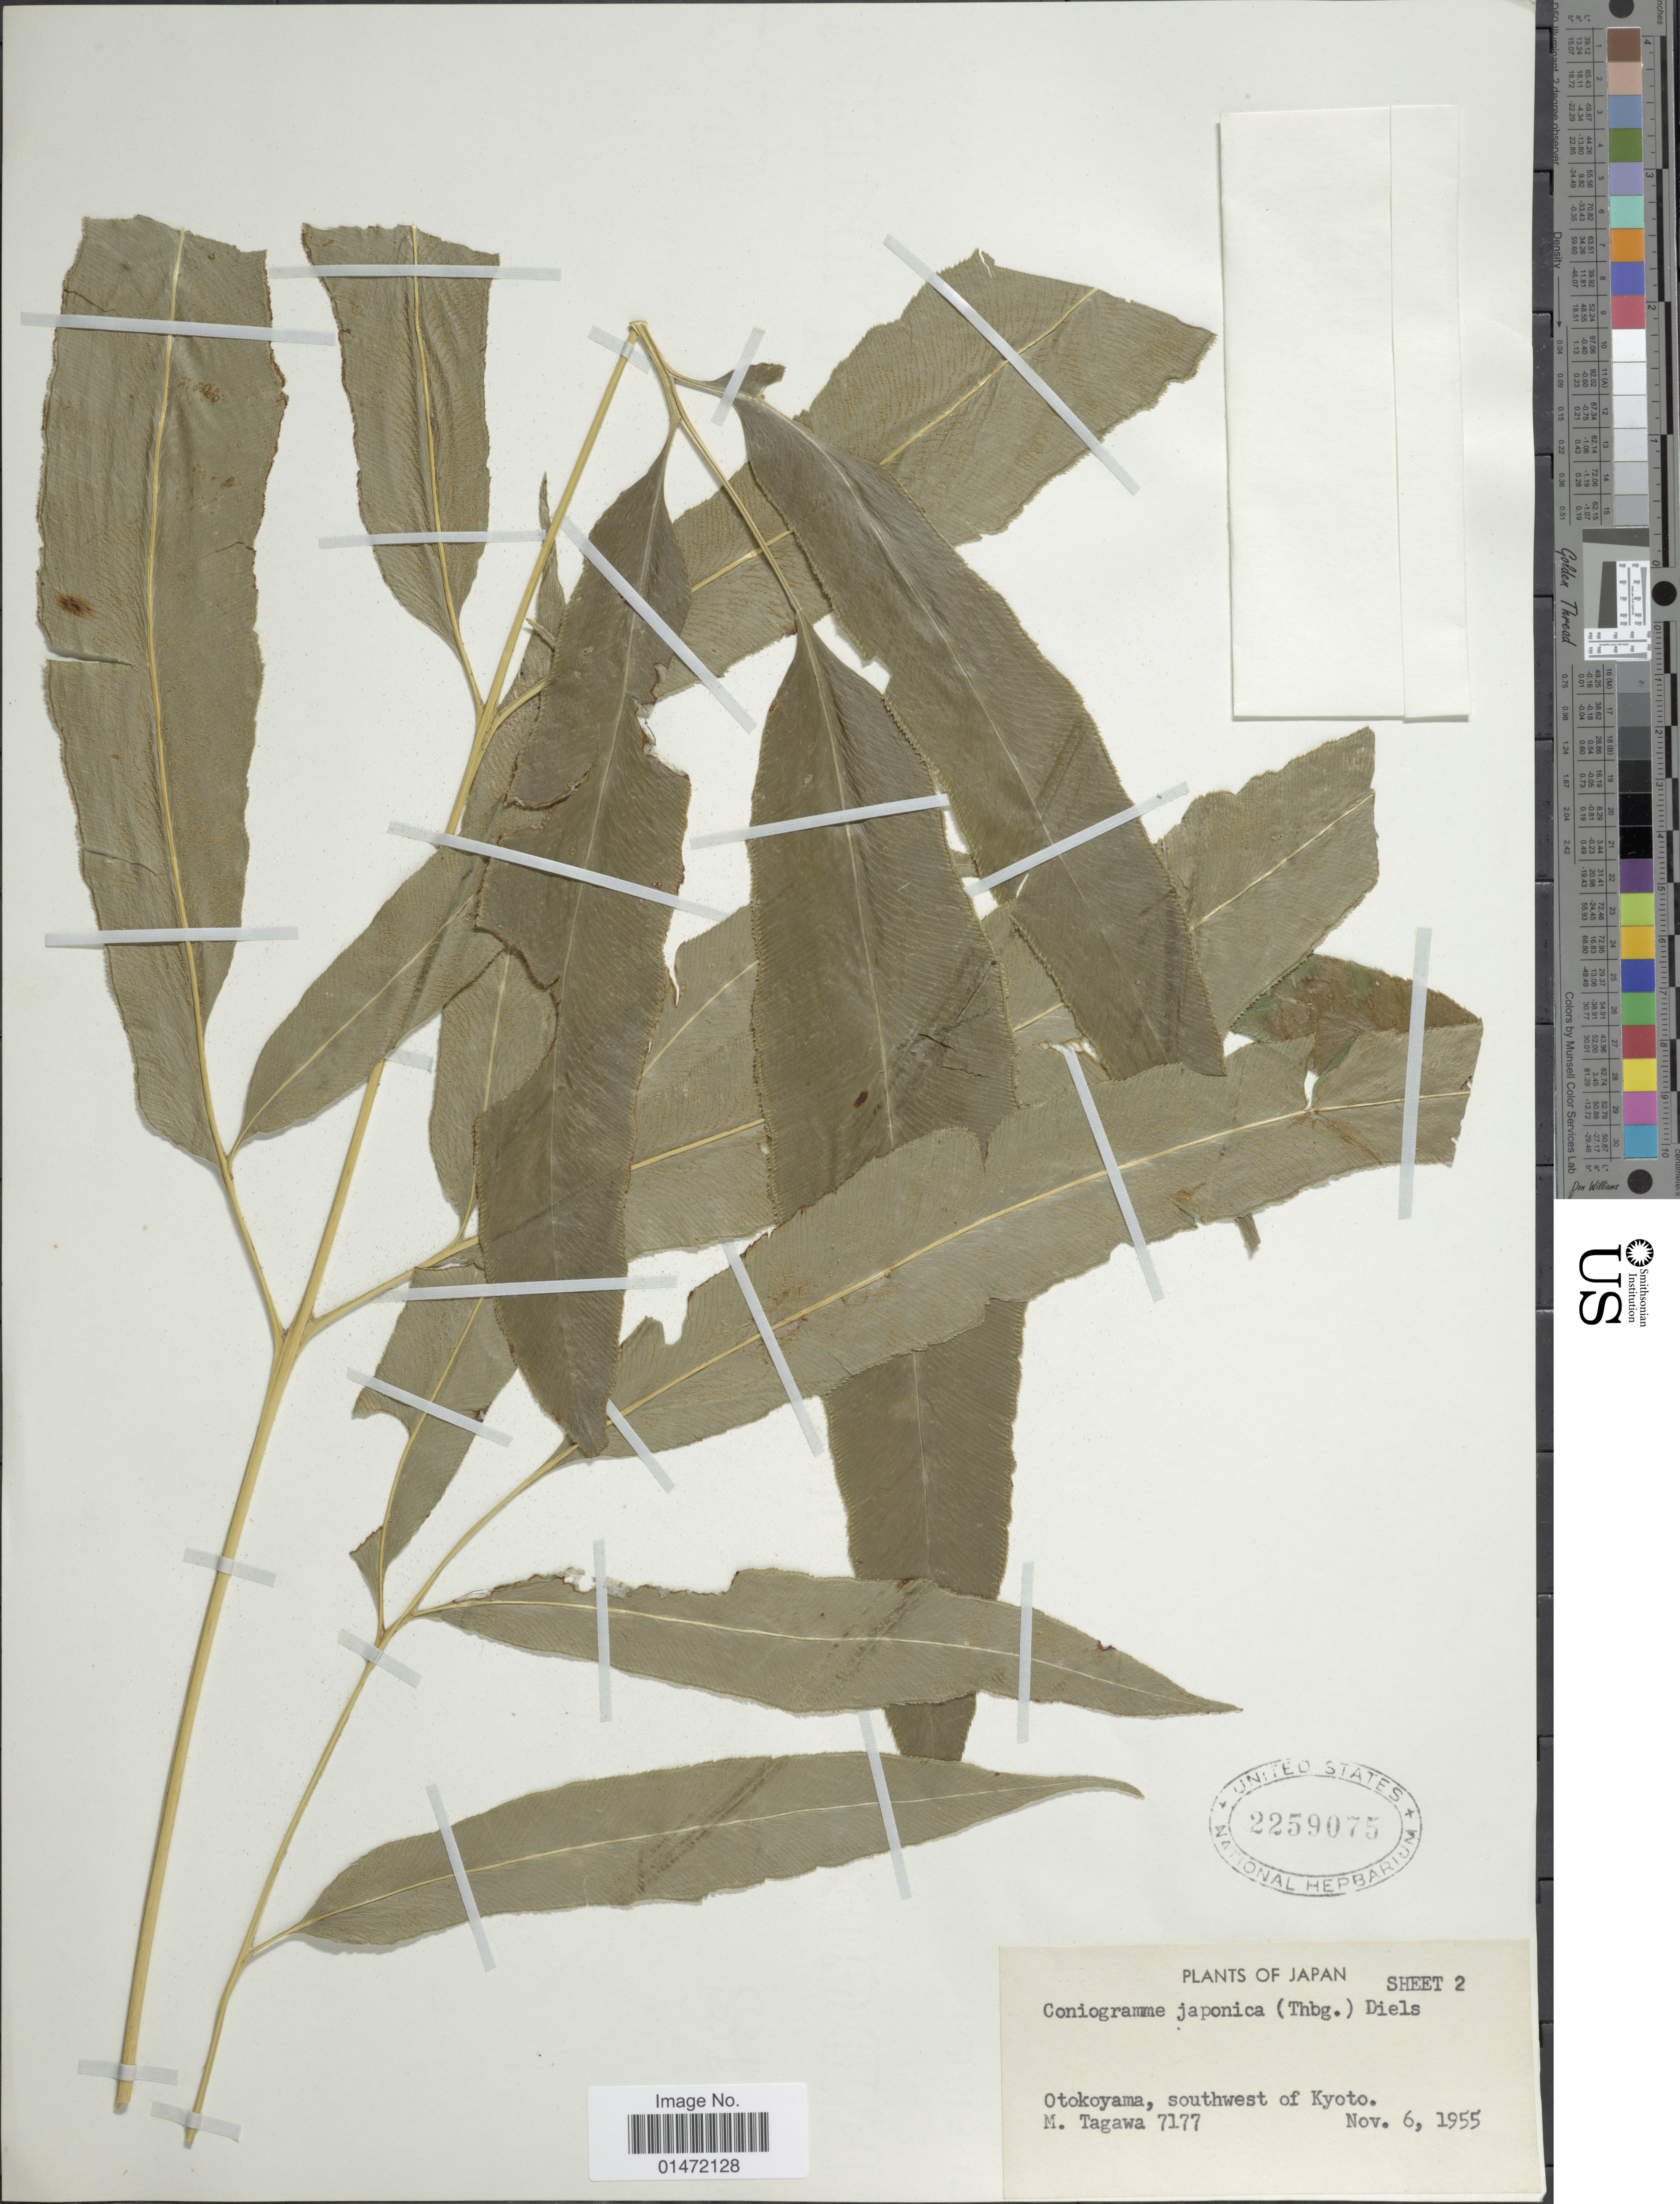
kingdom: Plantae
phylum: Tracheophyta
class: Polypodiopsida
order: Polypodiales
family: Pteridaceae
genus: Coniogramme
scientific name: Coniogramme japonica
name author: (Thunb. ex Murray) Diels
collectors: M. Tagawa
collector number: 7177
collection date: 1955-11-06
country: Japan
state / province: Kyoto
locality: Otokoyama, southwest of Kyoto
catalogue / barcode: US 2259075